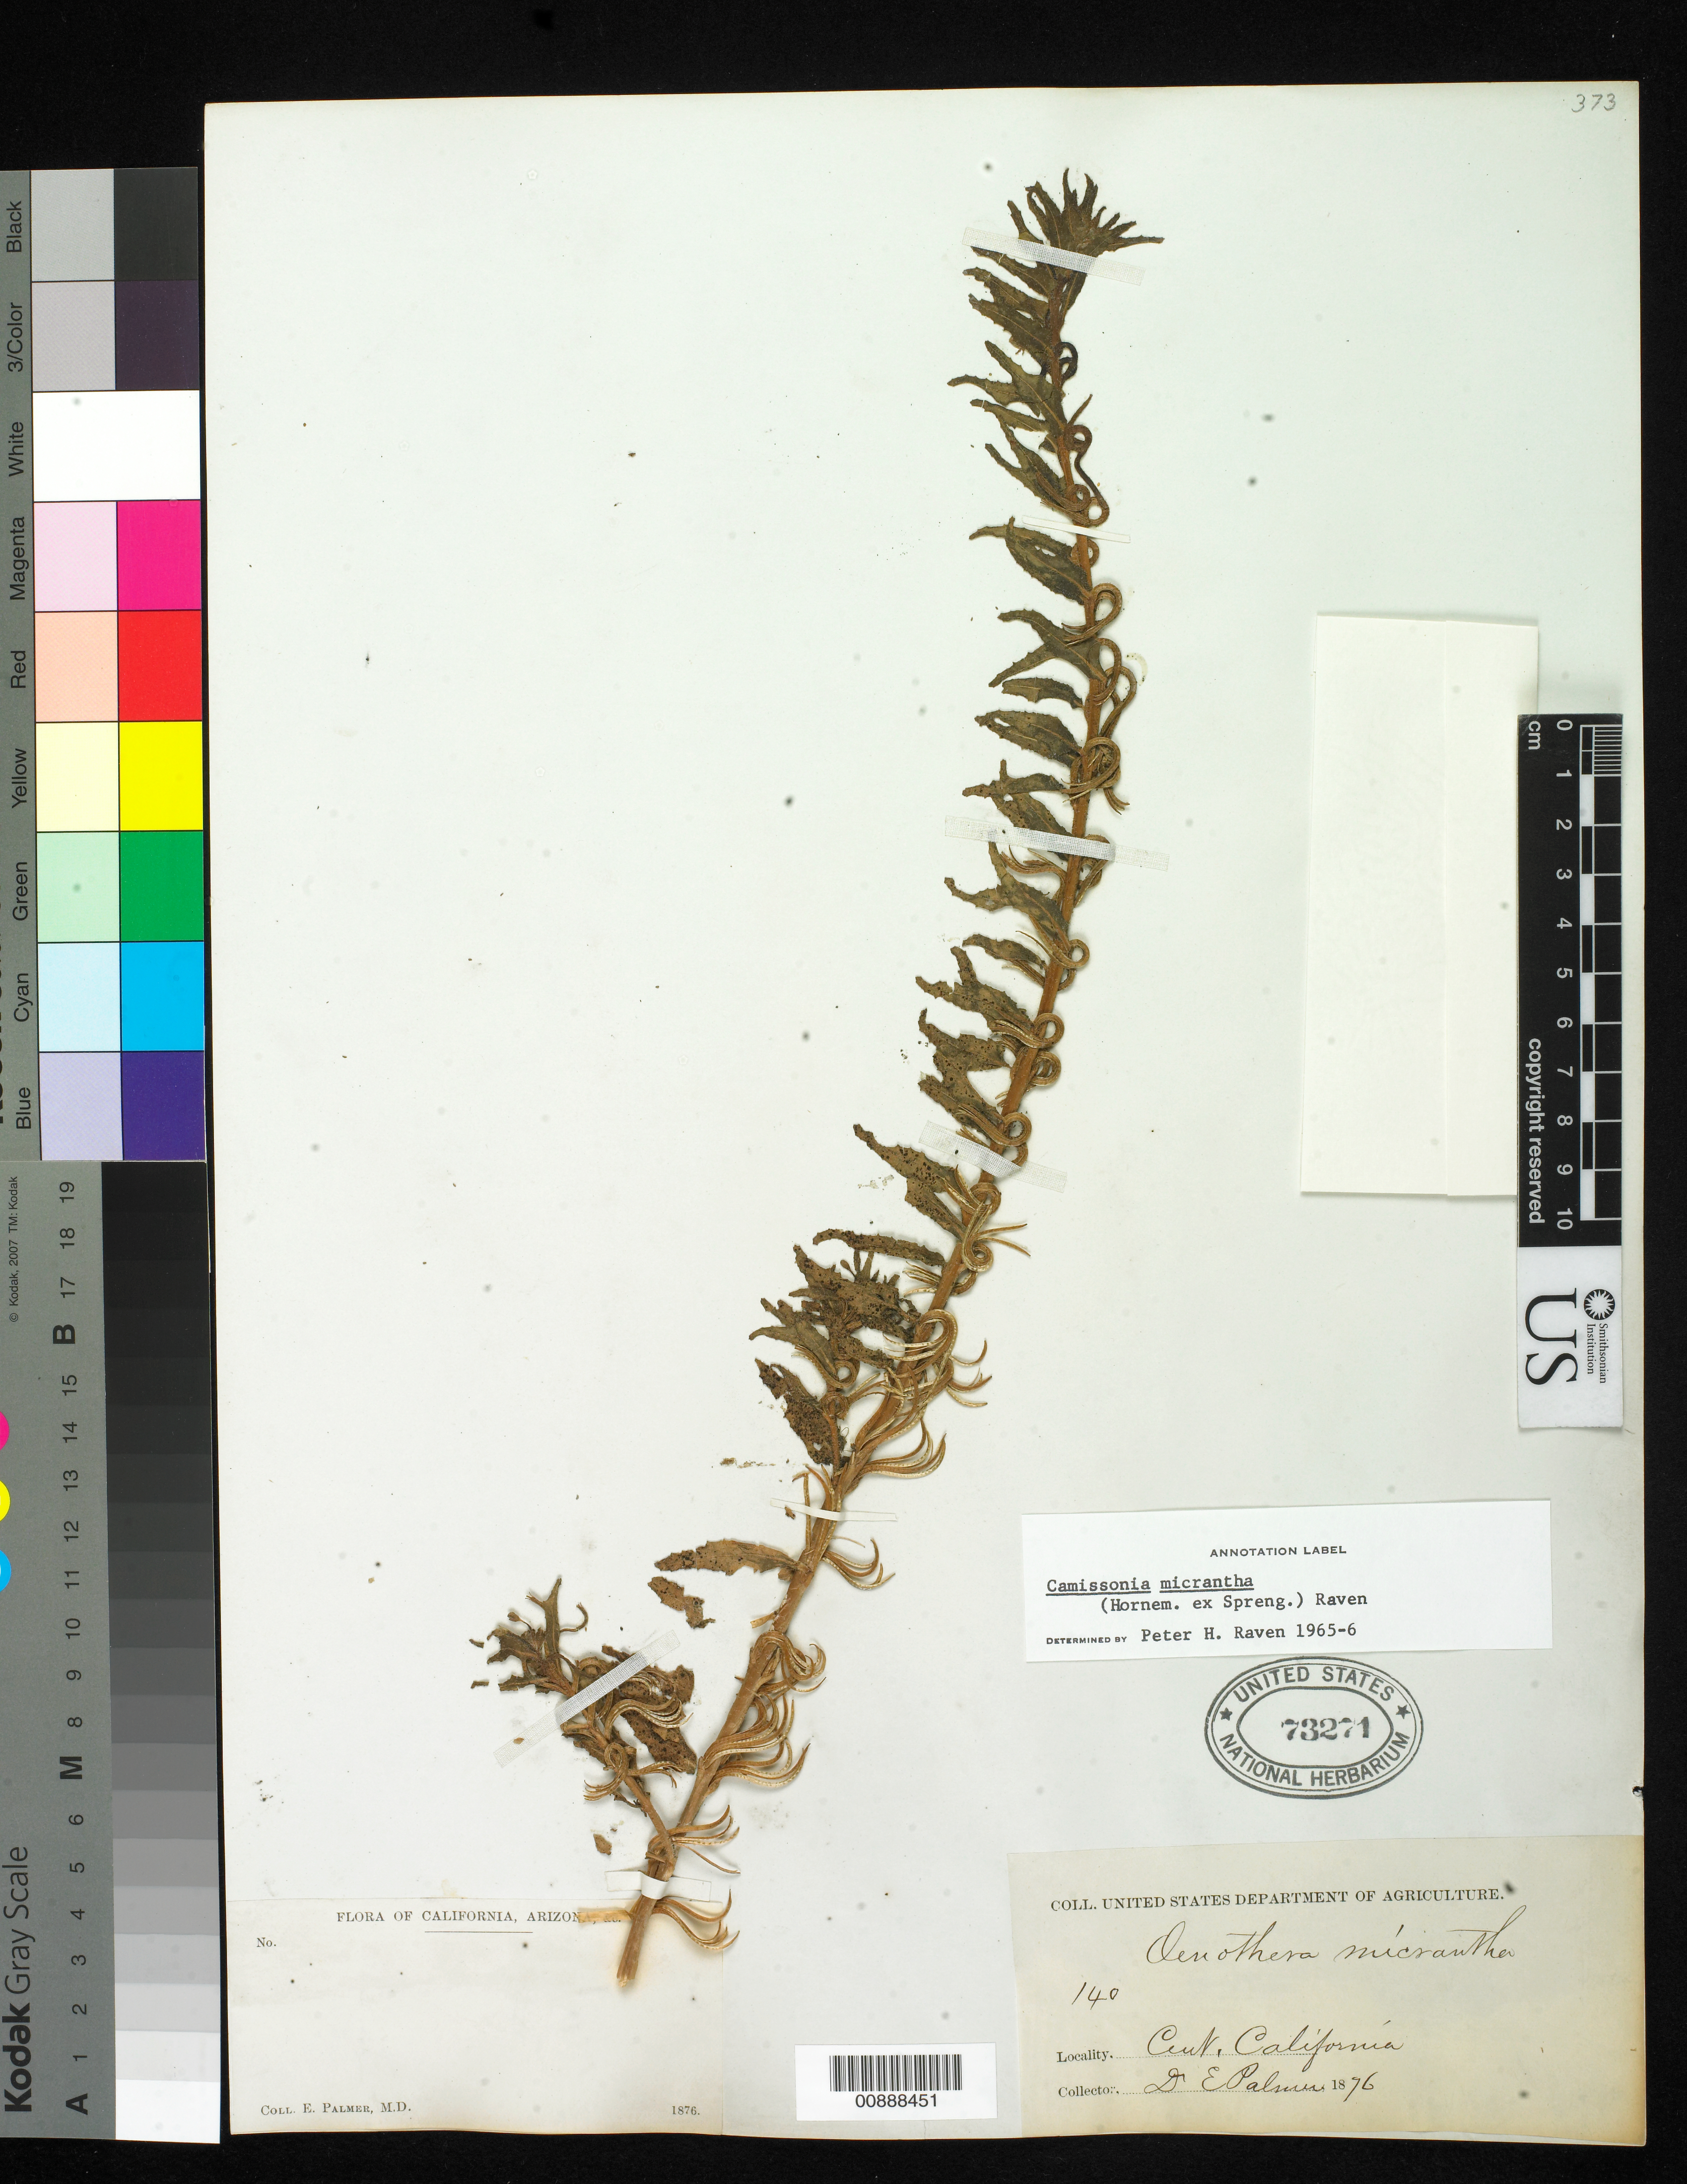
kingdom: Plantae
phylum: Tracheophyta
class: Magnoliopsida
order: Myrtales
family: Onagraceae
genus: Camissoniopsis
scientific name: Camissoniopsis micrantha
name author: (Hornem. ex Spreng.) W.L. Wagner & Hoch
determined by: Wagner, W. L., (BOT), Smithsonian Institution - National Museum of Natural History (UNITED STATES)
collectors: E. Palmer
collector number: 140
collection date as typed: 1876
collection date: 1876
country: United States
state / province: California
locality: Central California.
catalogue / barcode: US 73271